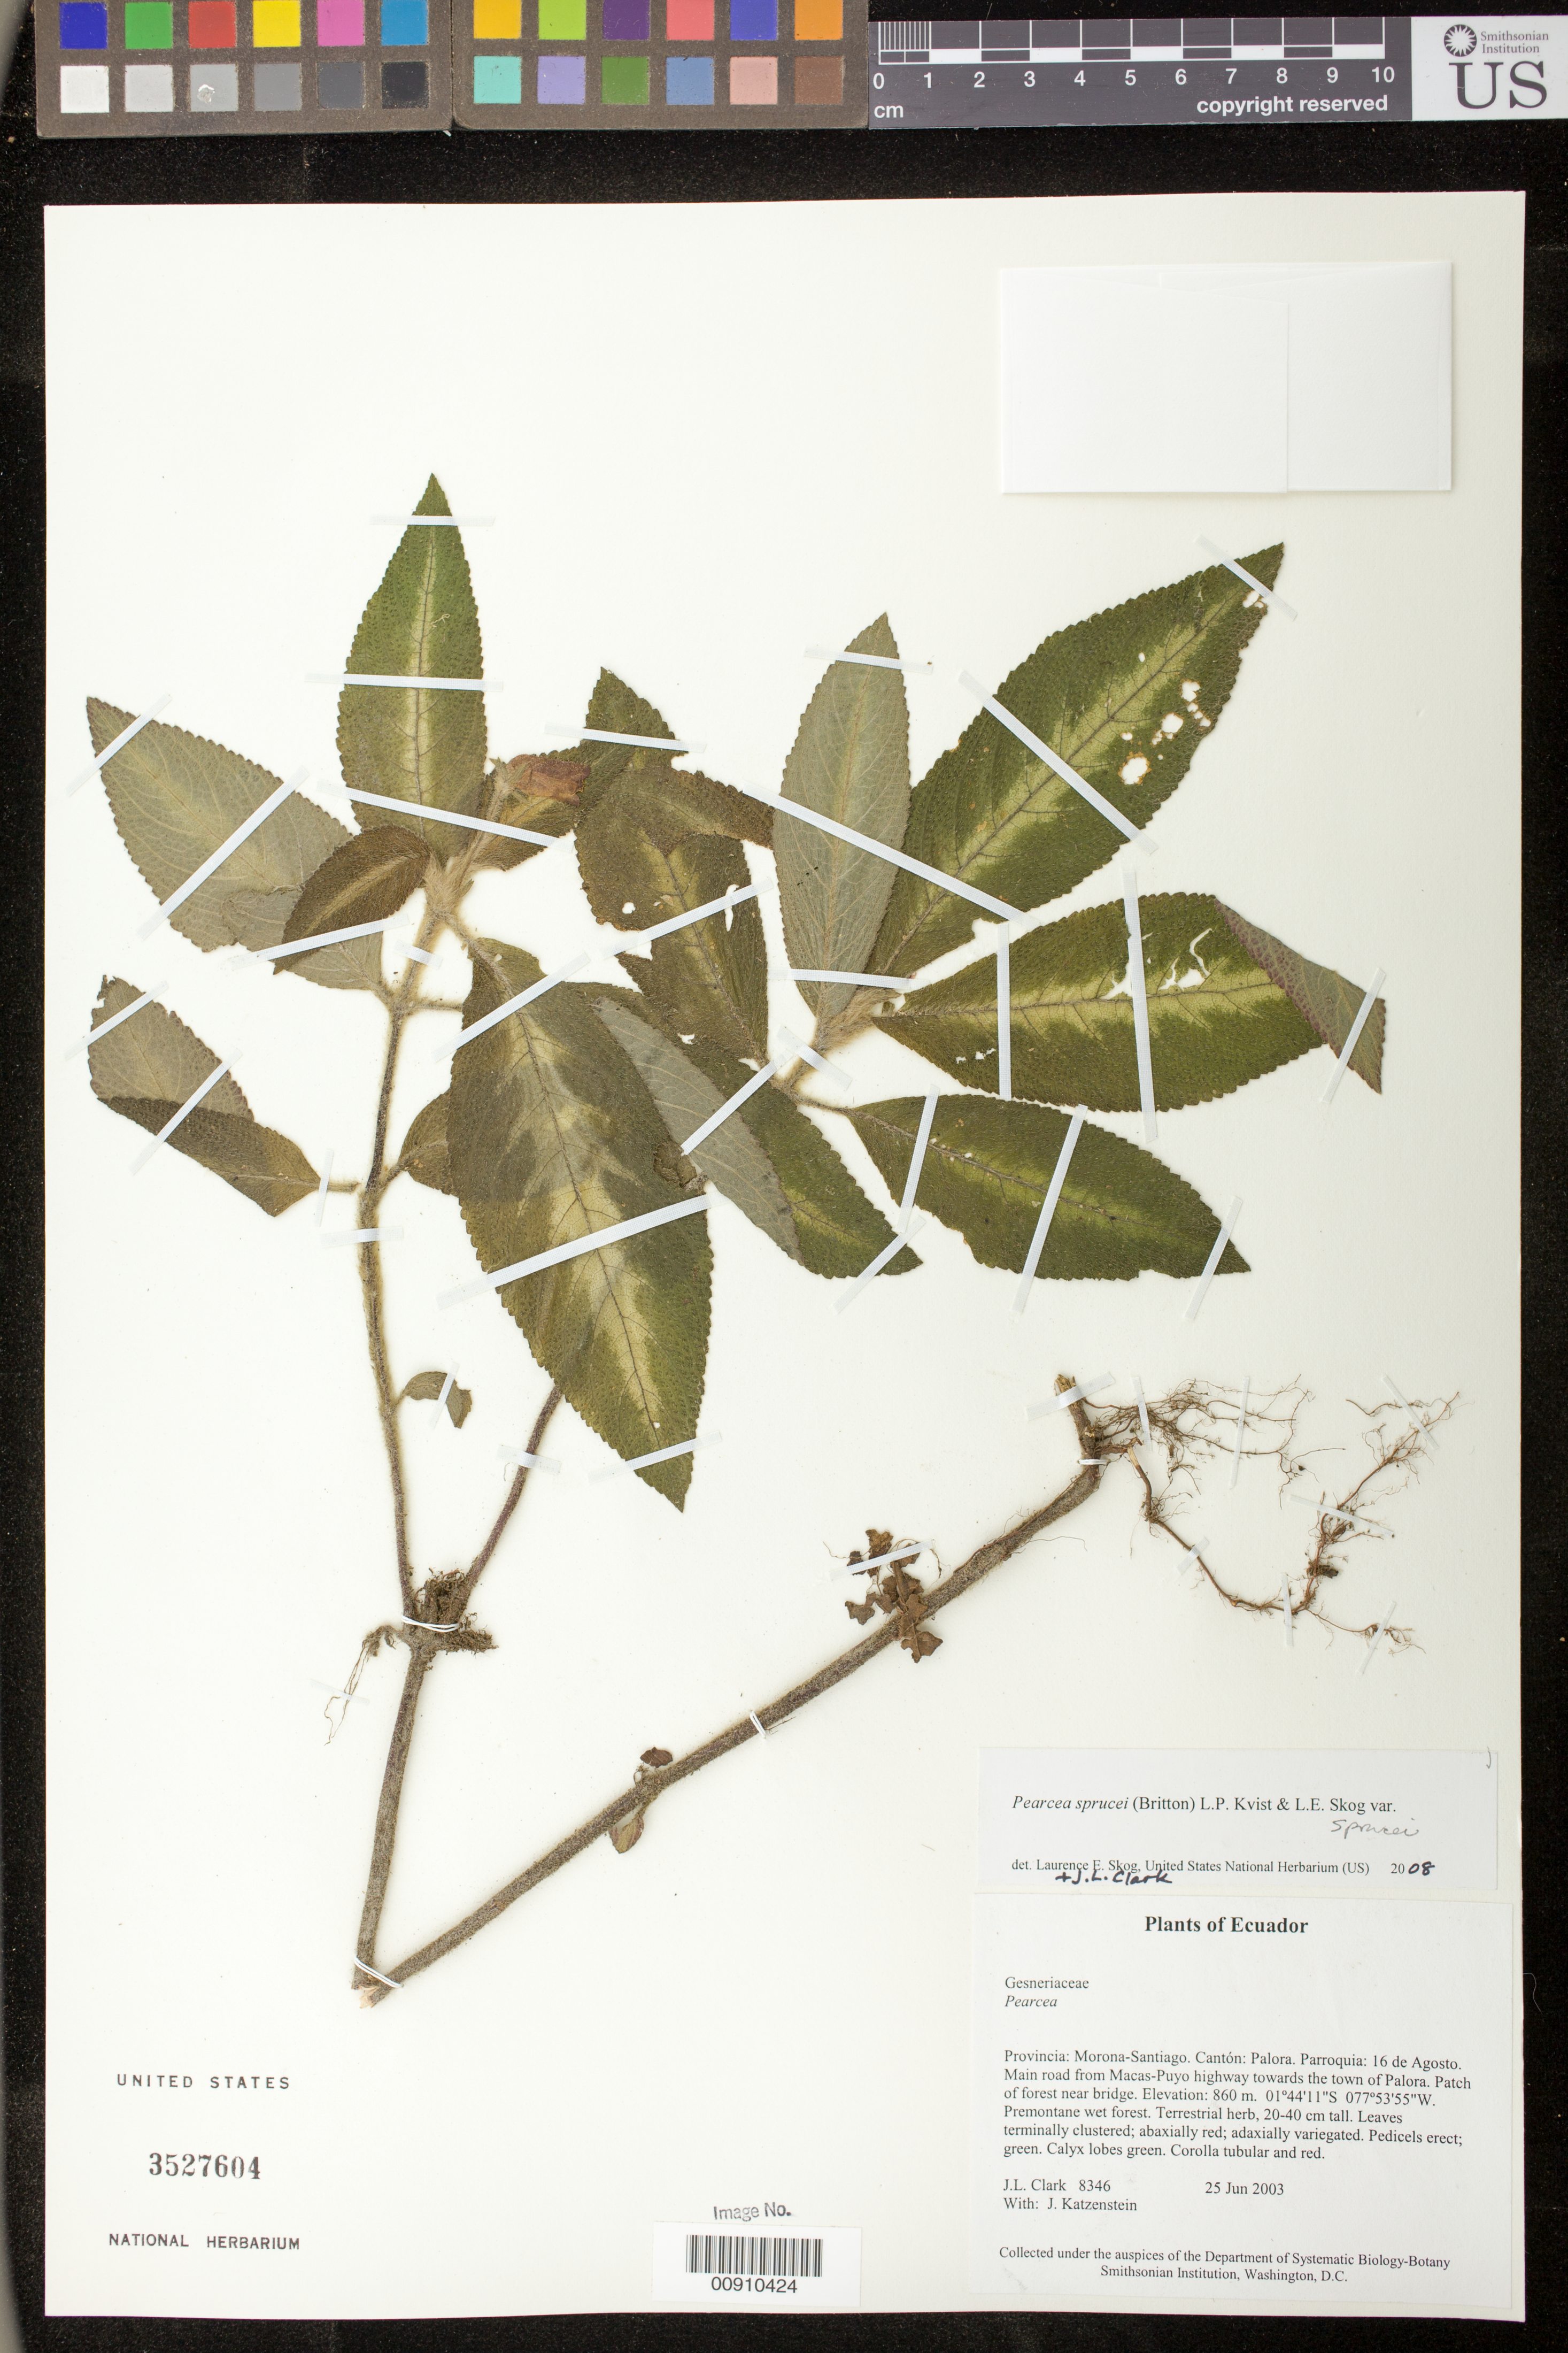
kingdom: Plantae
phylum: Tracheophyta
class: Magnoliopsida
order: Lamiales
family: Gesneriaceae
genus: Pearcea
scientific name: Pearcea sprucei var. sprucei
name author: (Britton ex Rusby) L.P. Kvist & L.E. Skog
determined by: Clark, J. L.; Skog, Laurence E.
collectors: J. L. Clark & J. Katzenstein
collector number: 8346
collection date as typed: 25 Jun 2003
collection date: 2003-06-25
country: Ecuador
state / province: Morona-Santiago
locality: Palora. Parroquia: 16 de Agosto. Main road from Macas-Puyo highway towards the town of Palora. Patch of forest near bridge.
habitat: Premontane wet forest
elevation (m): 860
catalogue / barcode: US 3527604